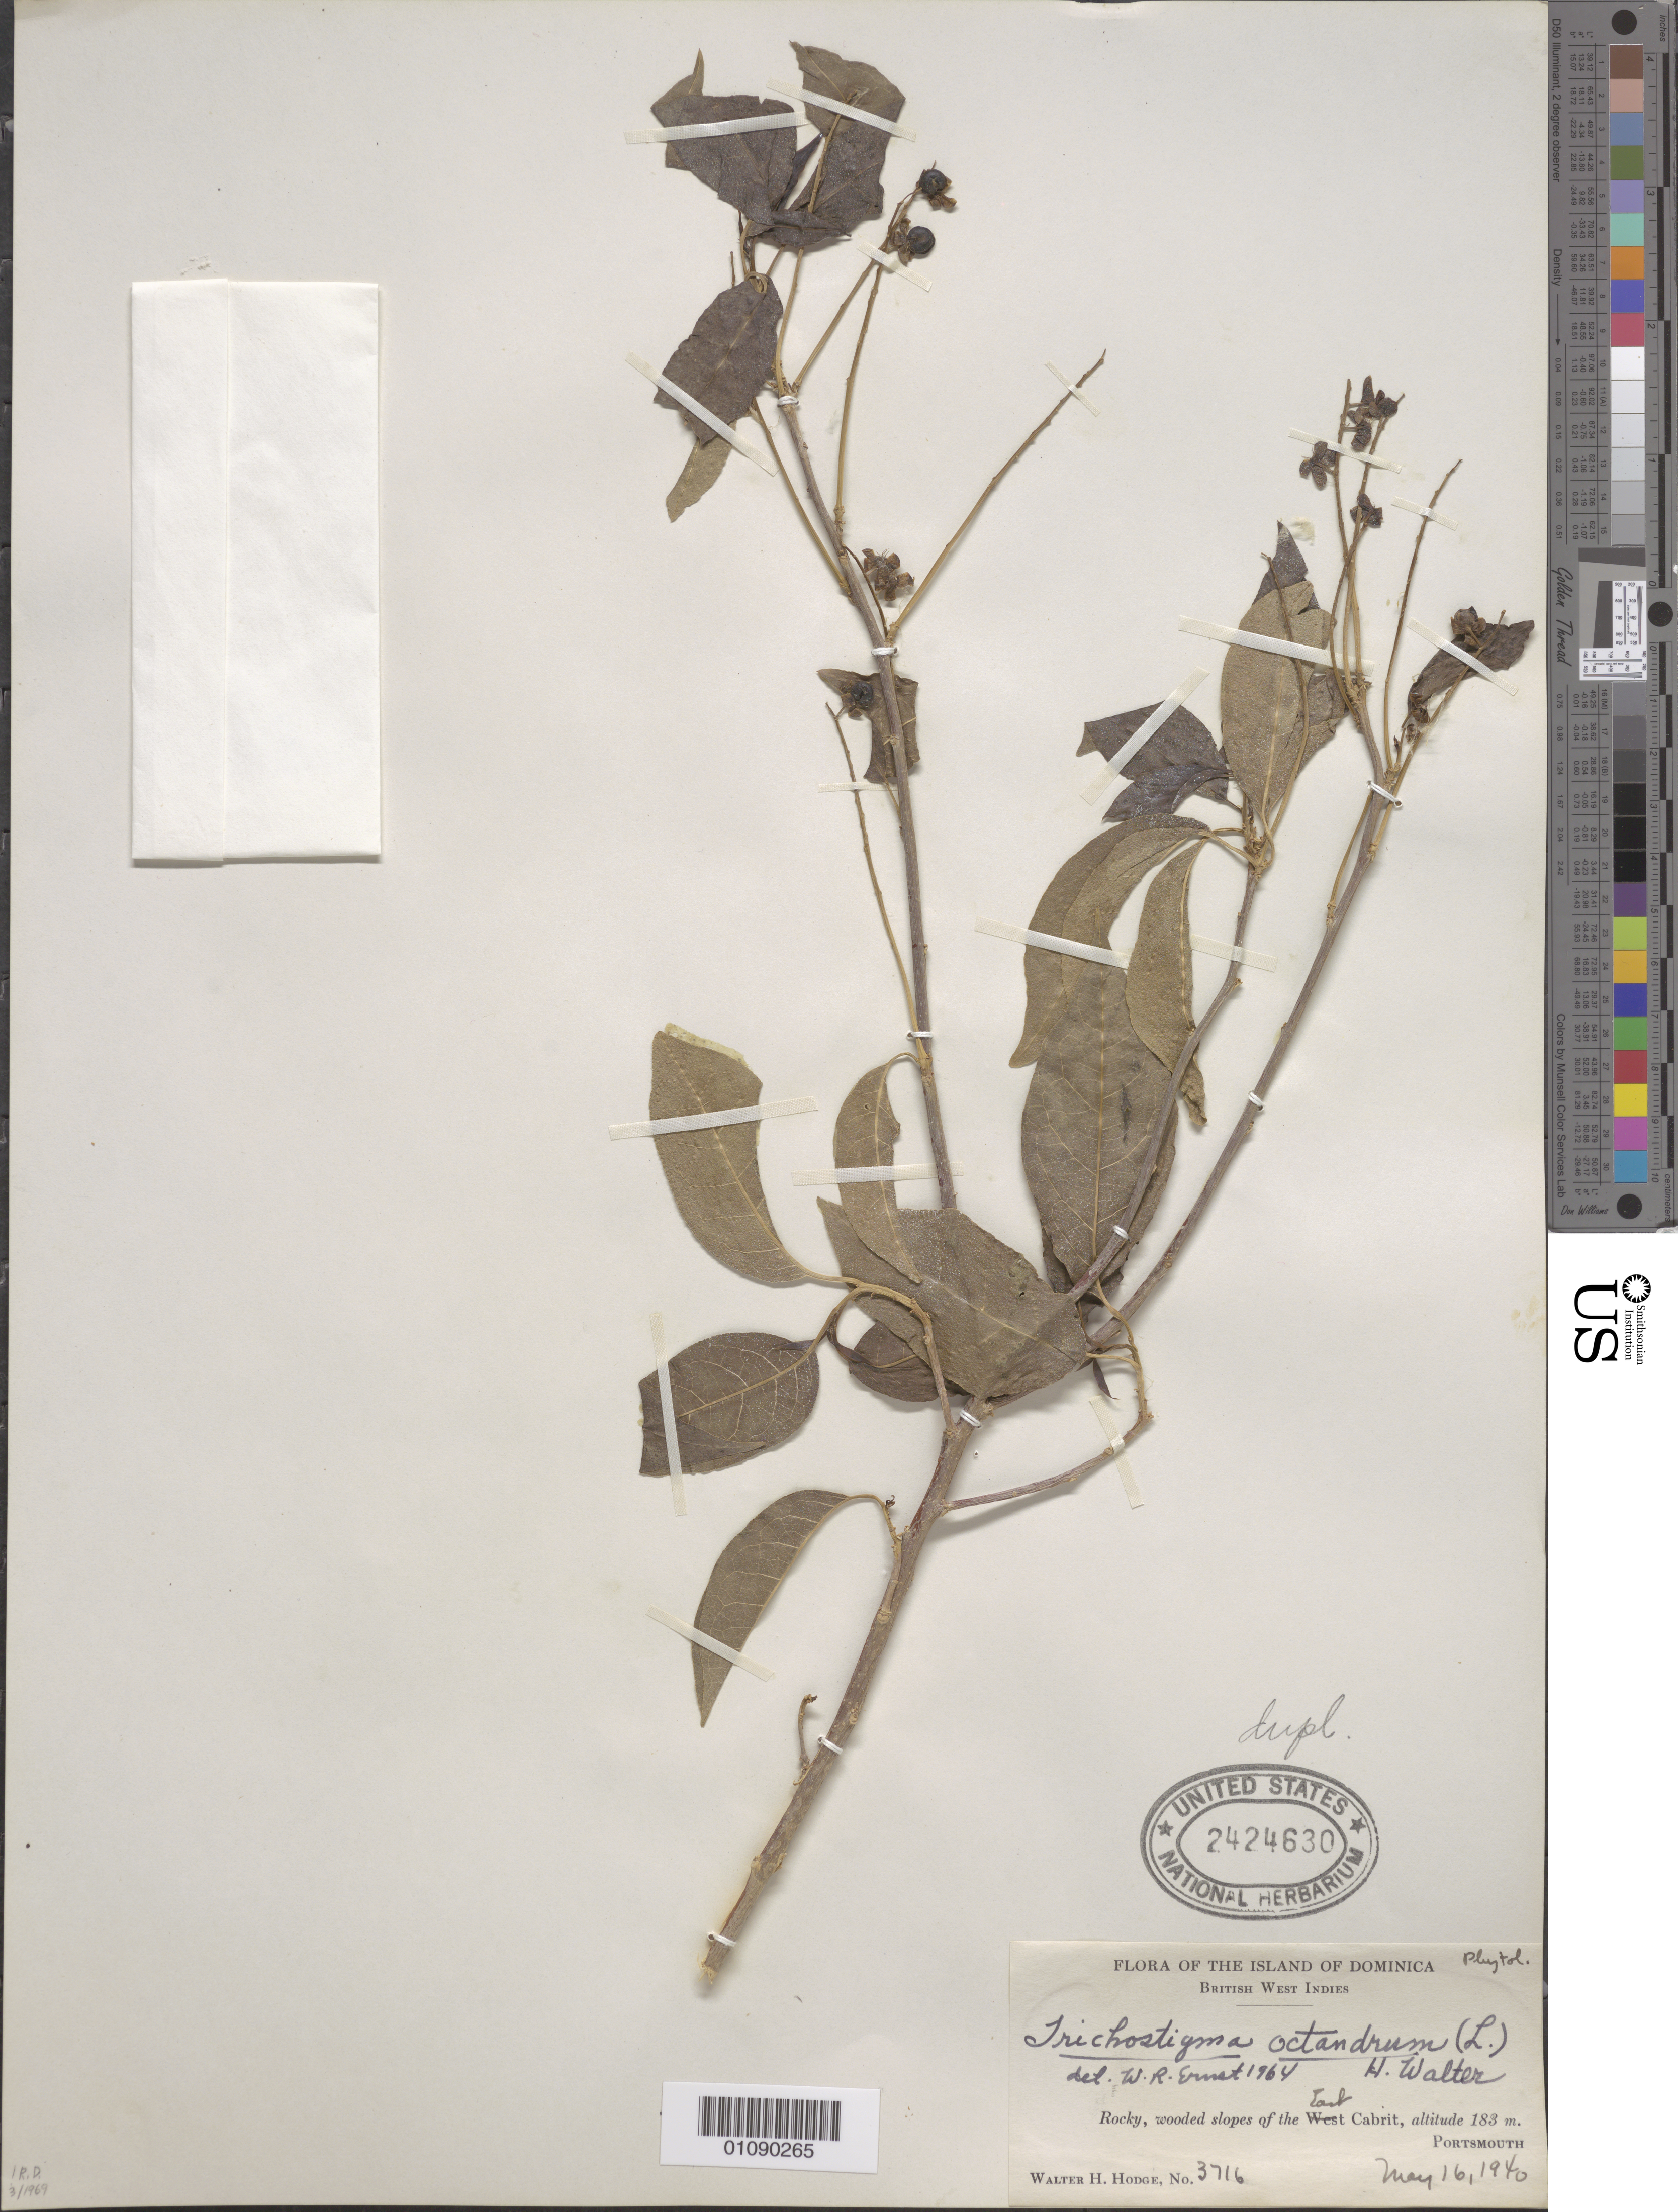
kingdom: Plantae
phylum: Tracheophyta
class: Magnoliopsida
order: Caryophyllales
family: Phytolaccaceae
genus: Trichostigma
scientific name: Trichostigma octandrum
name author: (L.) H. Walter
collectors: W. Hodge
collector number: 3716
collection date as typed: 16 May 1940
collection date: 1940-05-16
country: Dominica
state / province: St. John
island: Dominica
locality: East Cabrit, Portsmouth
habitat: Rocky, wooded slopes.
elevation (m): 183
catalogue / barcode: US 2424630